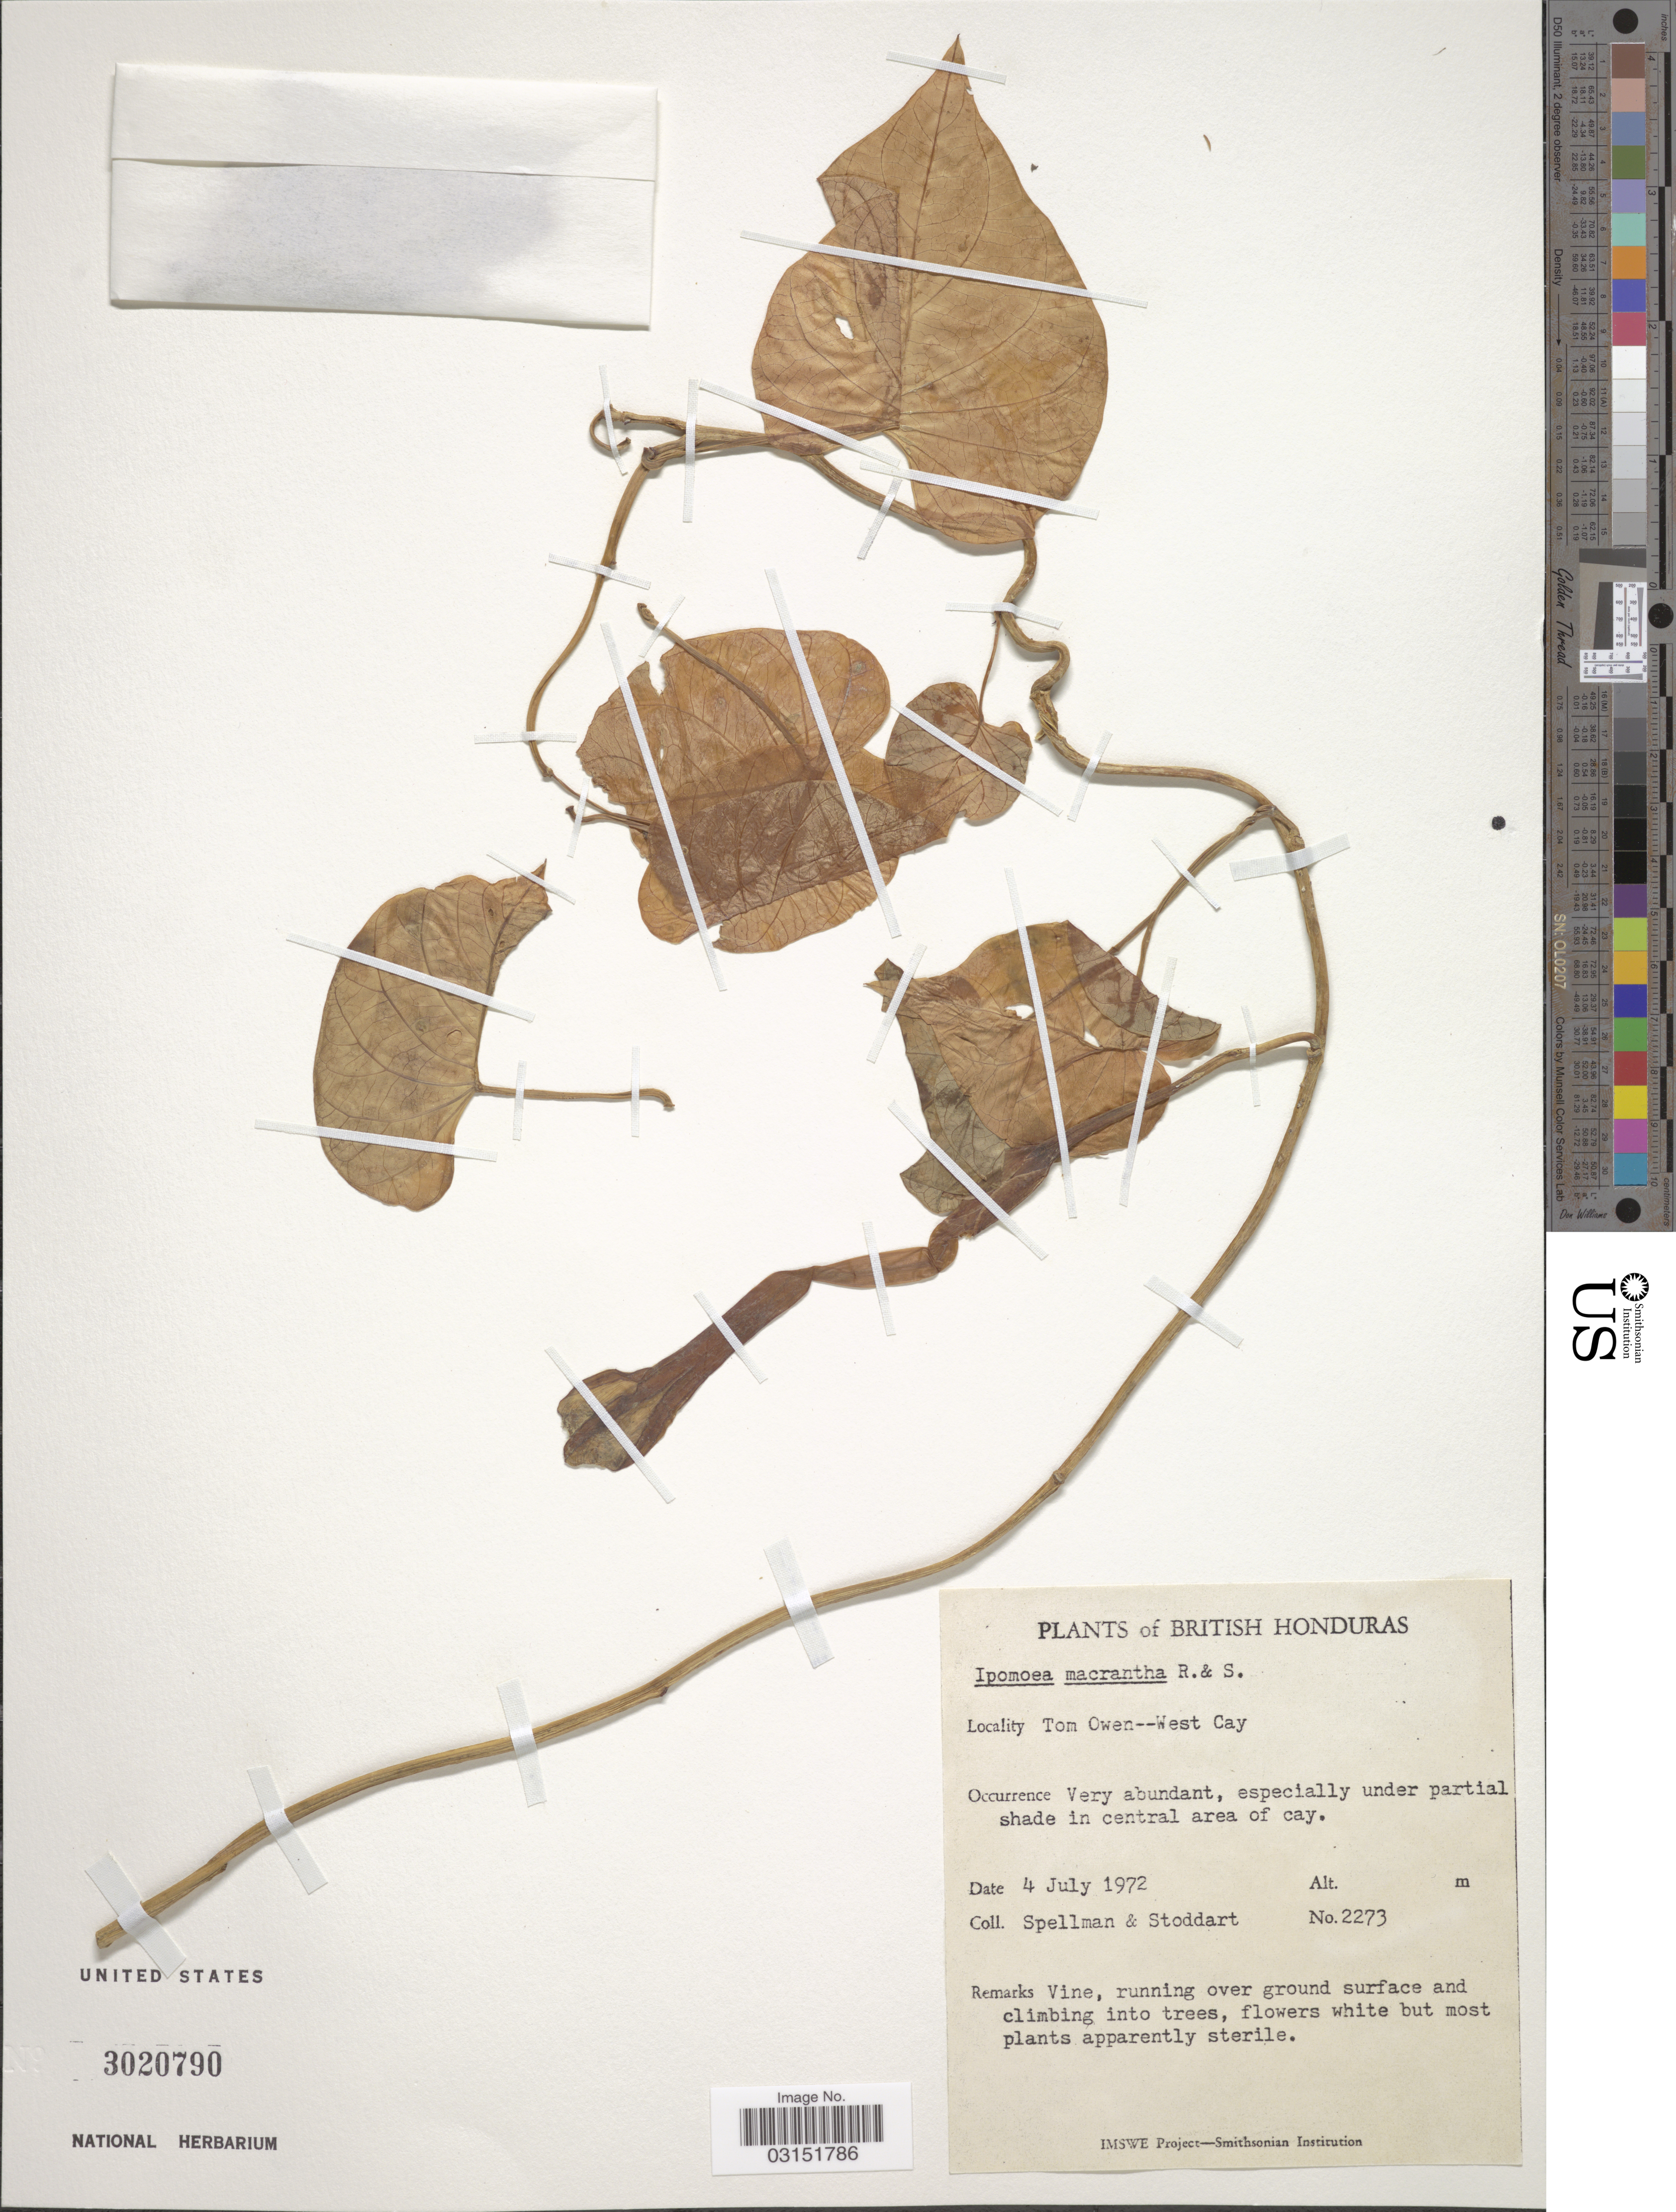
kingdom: Plantae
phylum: Tracheophyta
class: Magnoliopsida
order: Solanales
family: Convolvulaceae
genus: Ipomoea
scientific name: Ipomoea violacea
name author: L.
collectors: Spellman, -- & -. Stoddart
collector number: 2273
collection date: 1972-07-04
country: Belize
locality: British Honduras. Tom Owen--West Cay.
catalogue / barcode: US 3020790